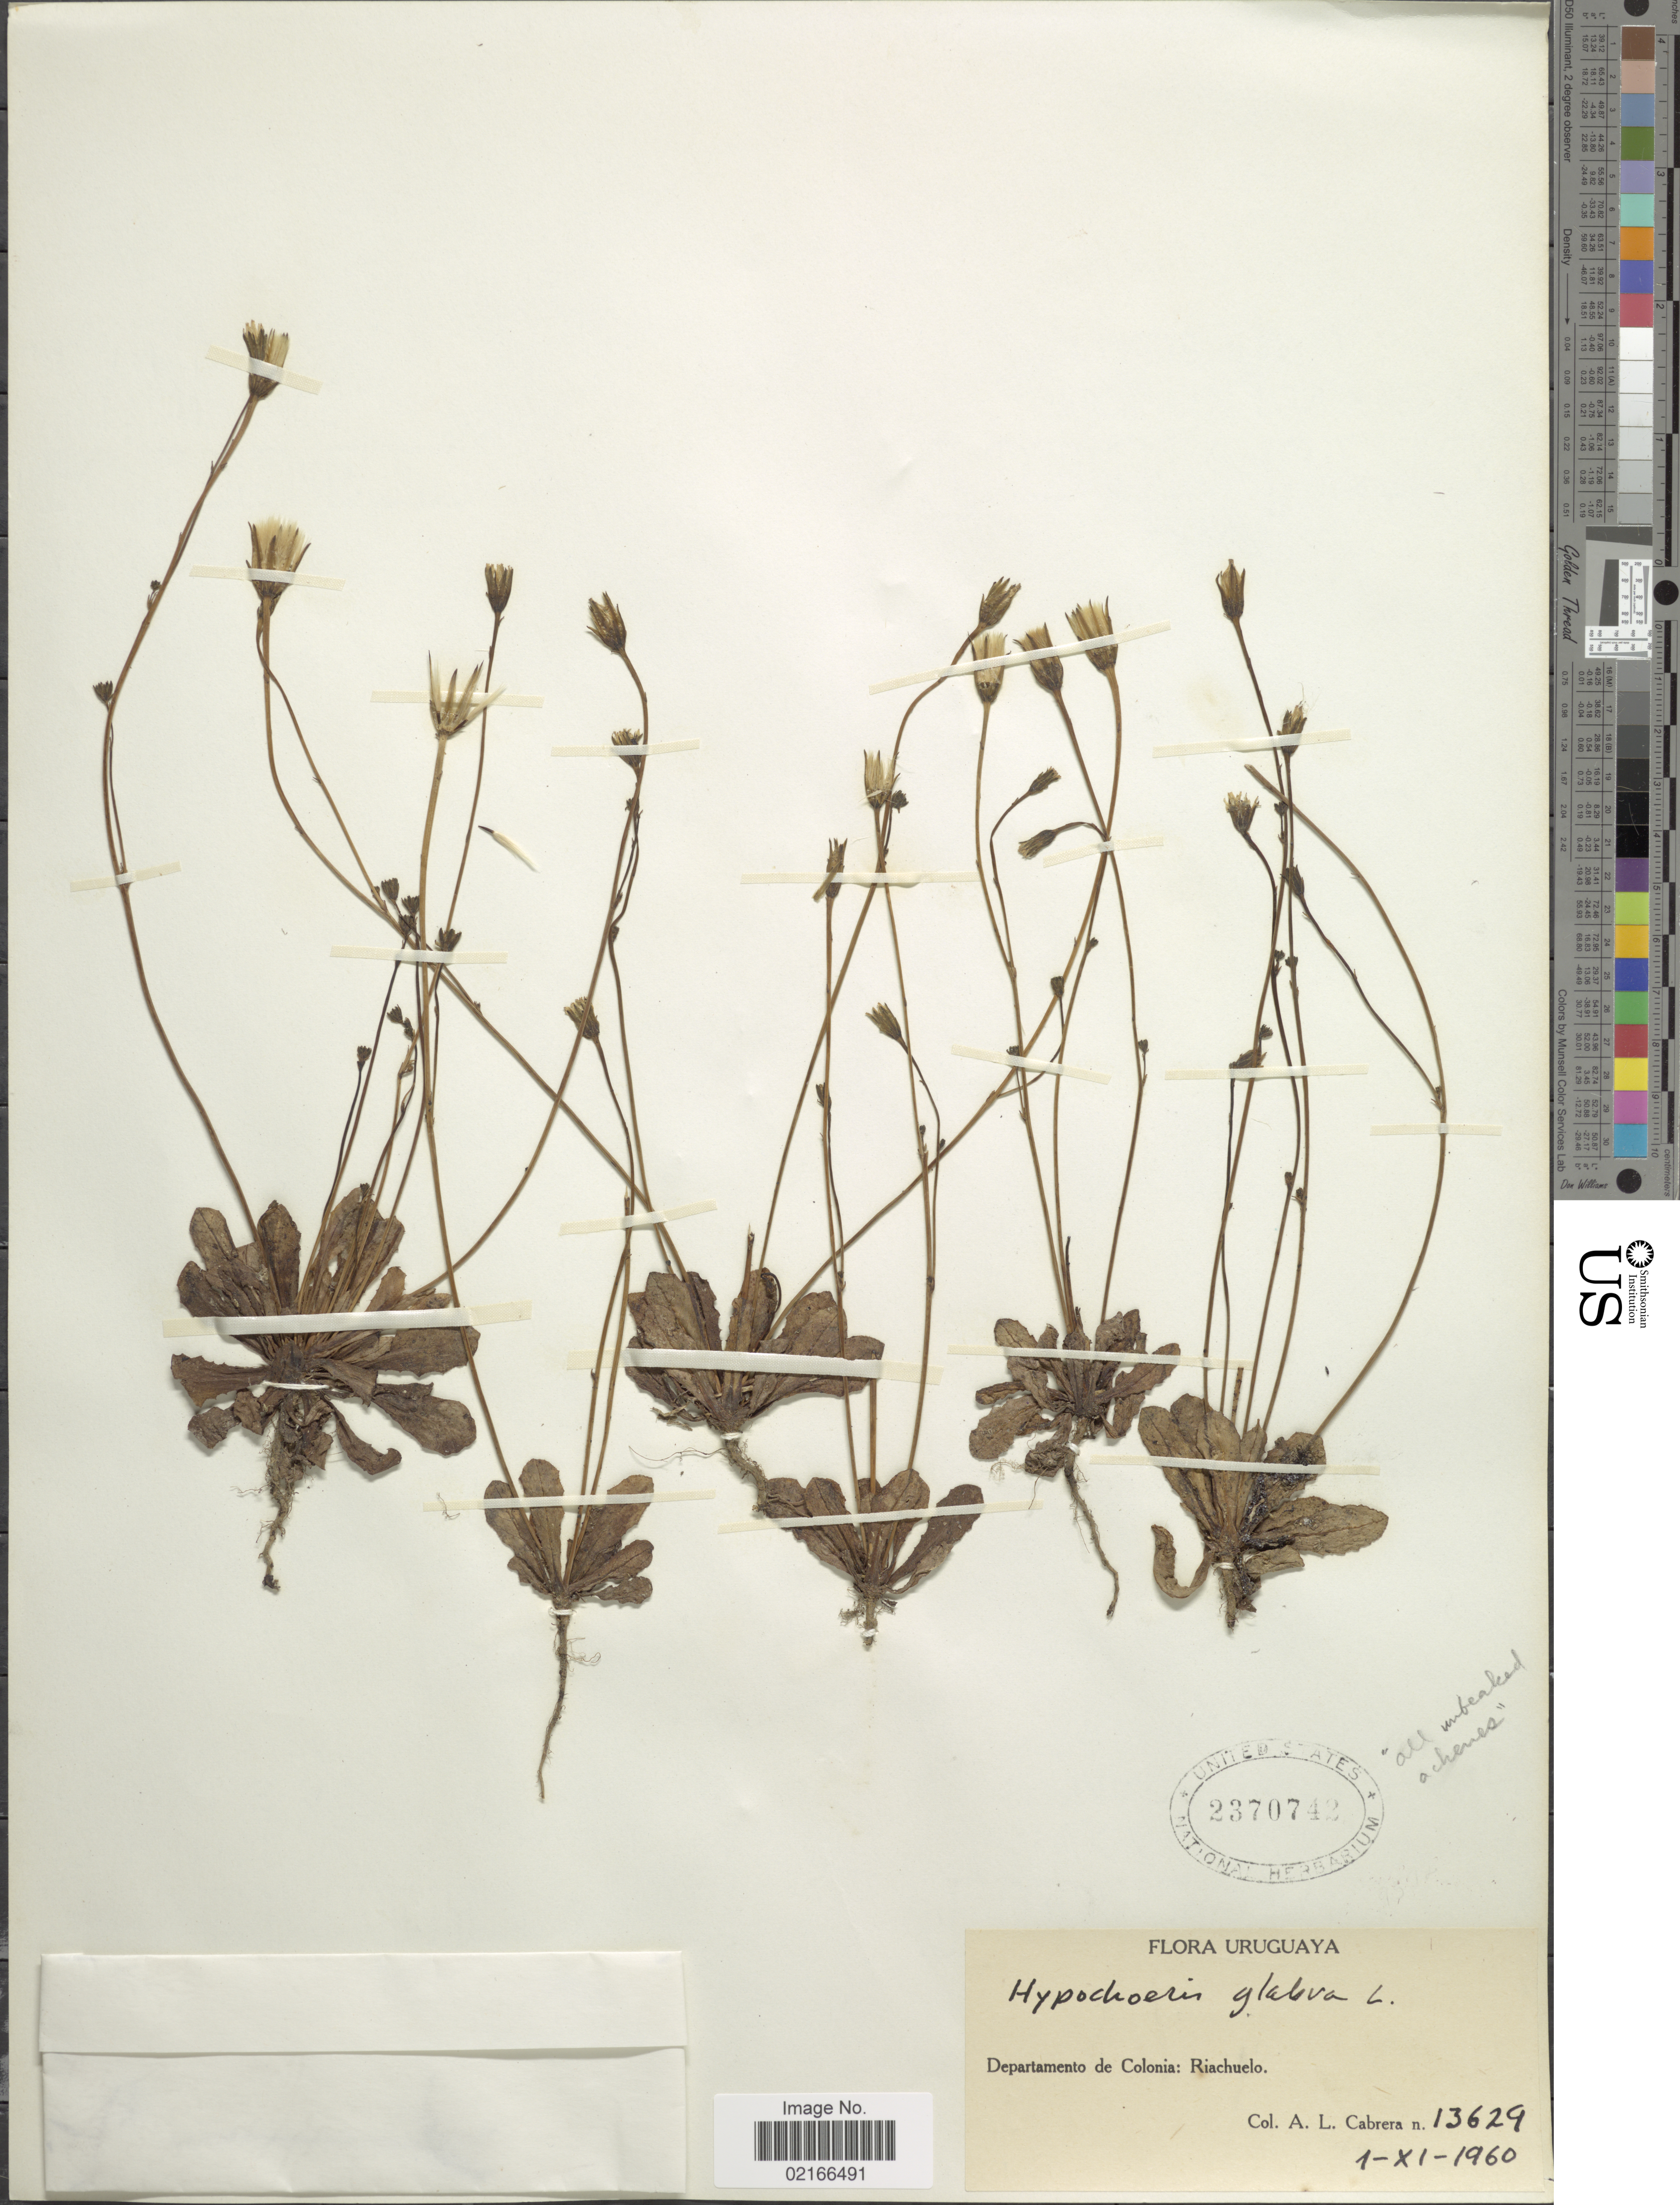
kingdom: Plantae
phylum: Tracheophyta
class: Magnoliopsida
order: Asterales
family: Asteraceae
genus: Hypochaeris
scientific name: Hypochaeris glabra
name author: L.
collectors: A. L. Cabrera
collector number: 13629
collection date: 1960-11-01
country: Uruguay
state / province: Colonia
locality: Riachuelo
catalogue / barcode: US 2370742